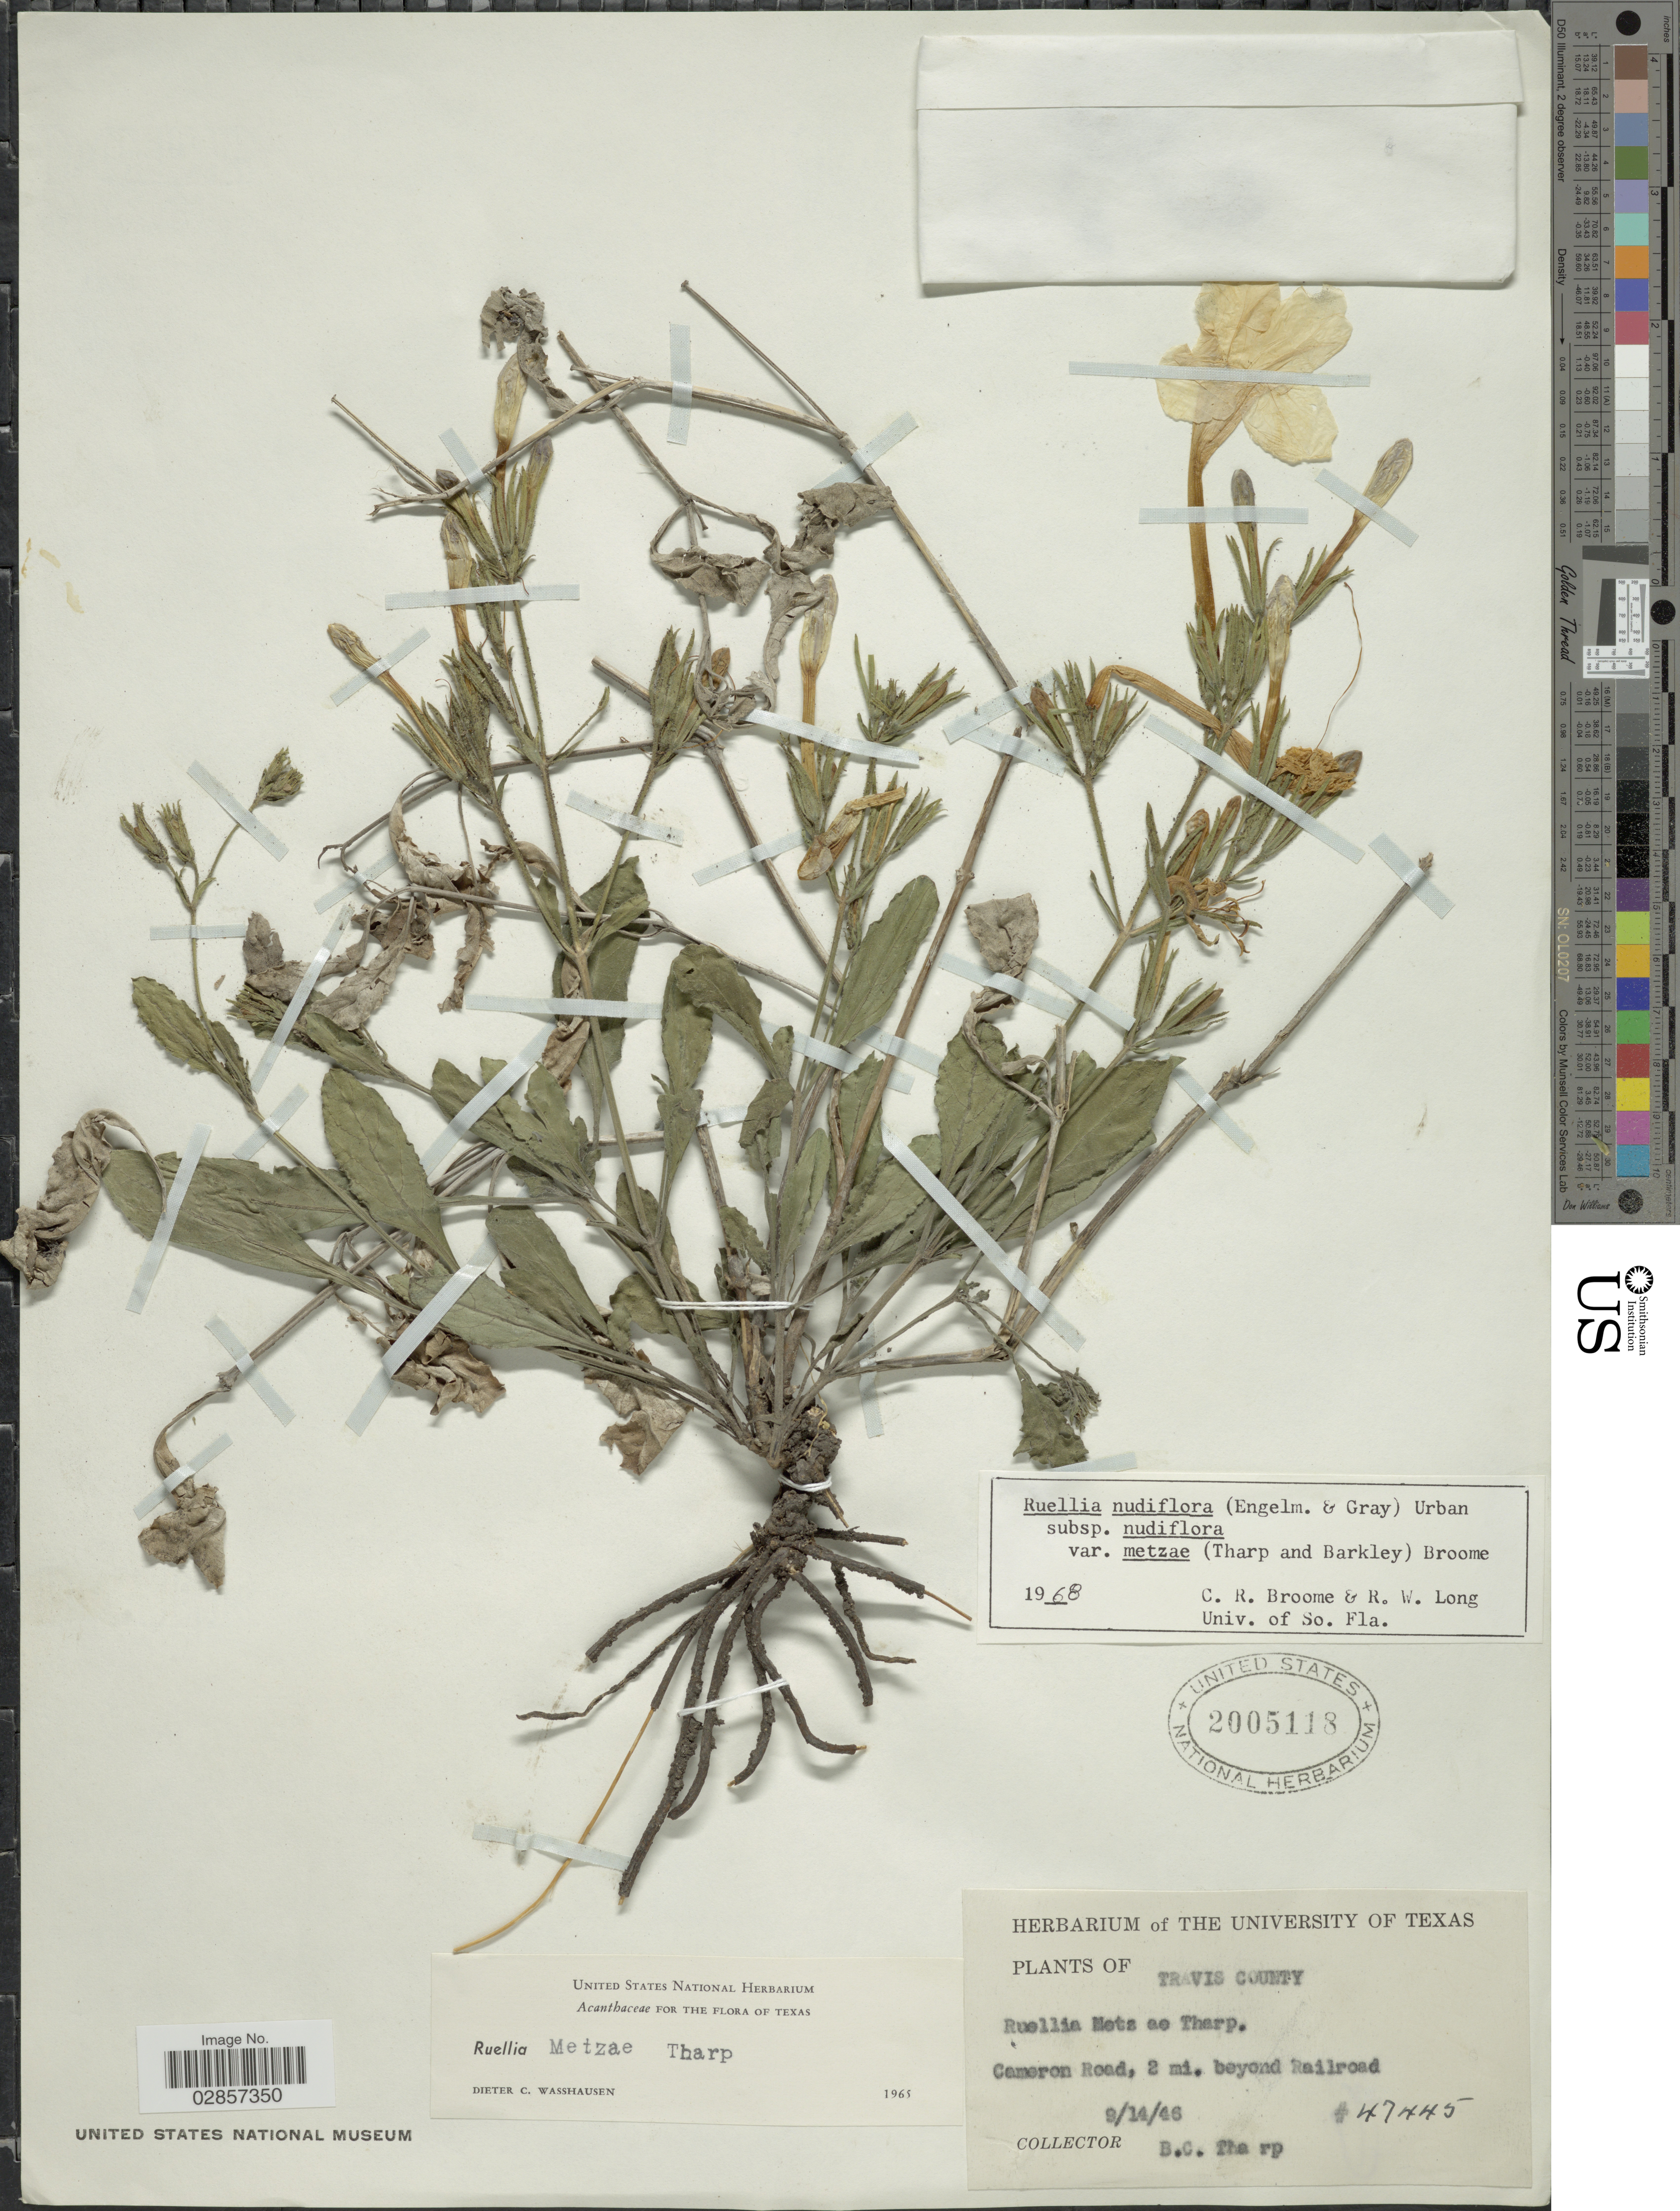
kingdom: Plantae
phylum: Tracheophyta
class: Magnoliopsida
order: Lamiales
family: Acanthaceae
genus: Ruellia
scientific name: Ruellia metziae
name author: Tharp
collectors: B. C. Tharp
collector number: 47445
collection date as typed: Transcribed d/m/y: 14/9/46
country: United States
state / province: Texas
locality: Travis County, Cameron Road, 2 mi. beyond Railroad.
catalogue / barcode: US 2005118